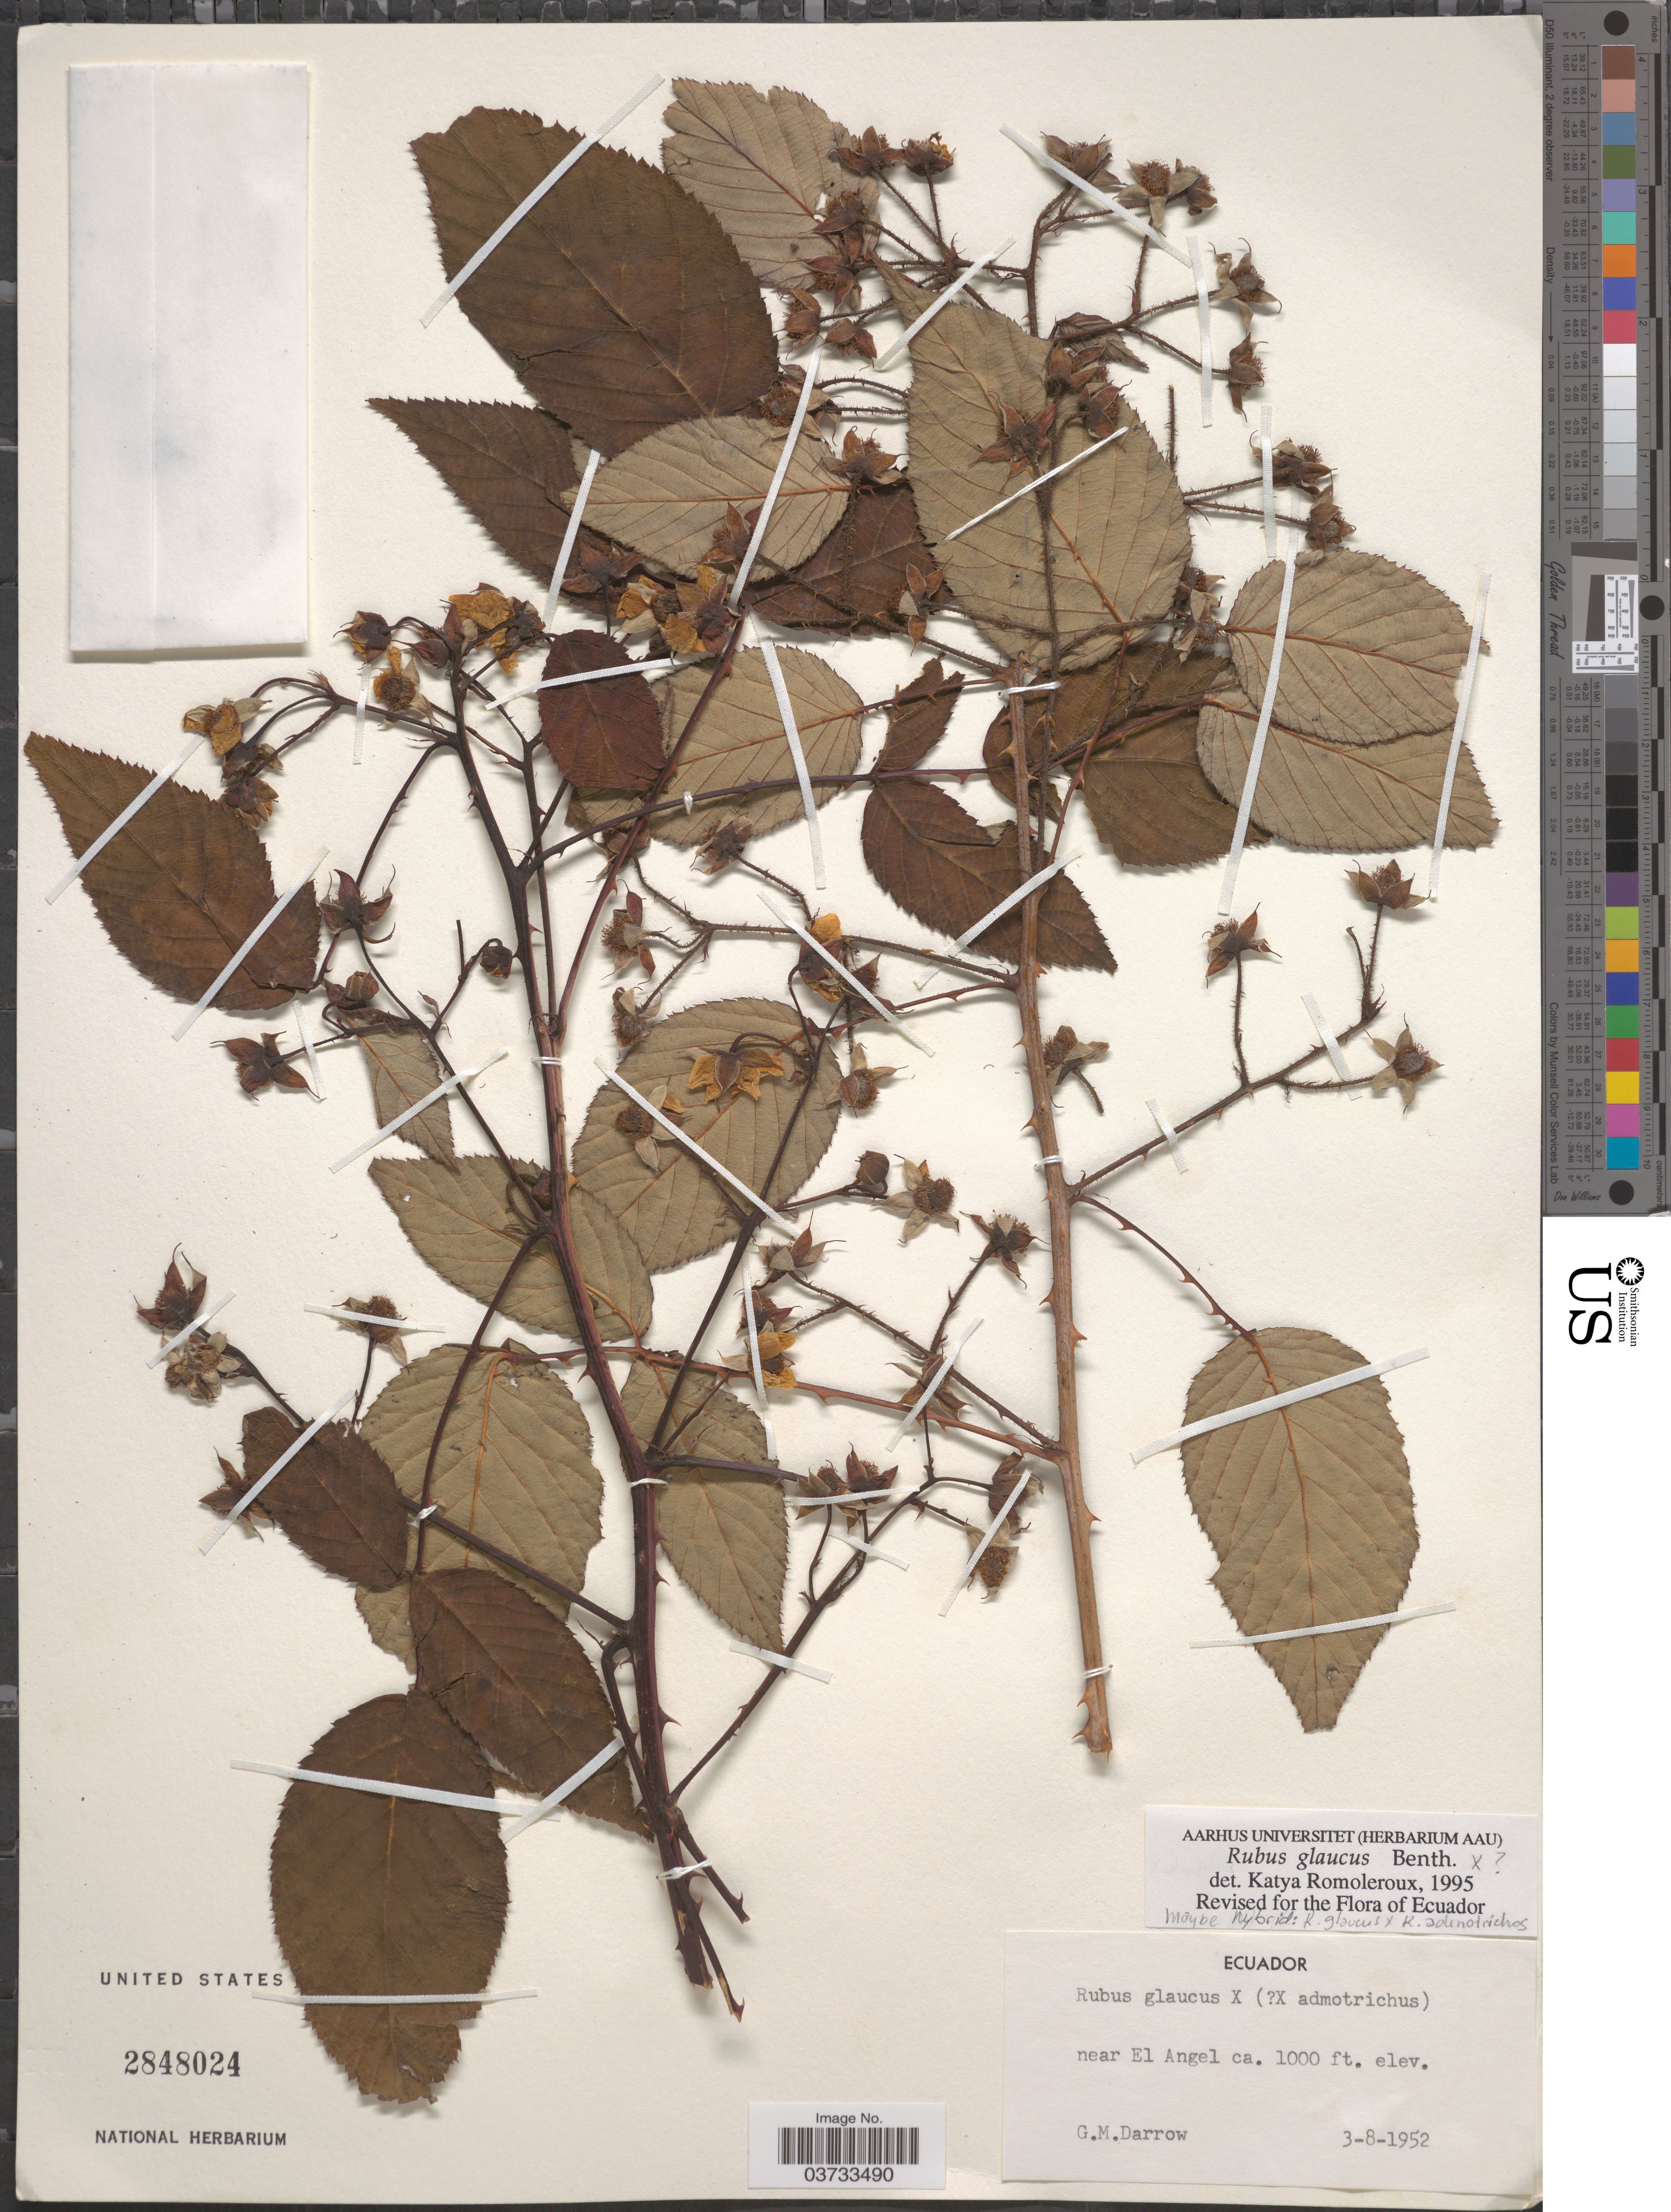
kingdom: Plantae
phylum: Tracheophyta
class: Magnoliopsida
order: Rosales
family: Rosaceae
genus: Rubus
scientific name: Rubus glaucus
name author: Benth.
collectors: G. Darrow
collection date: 1952-08-03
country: Ecuador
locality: Nar El Angel.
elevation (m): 305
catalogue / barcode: US 2848024